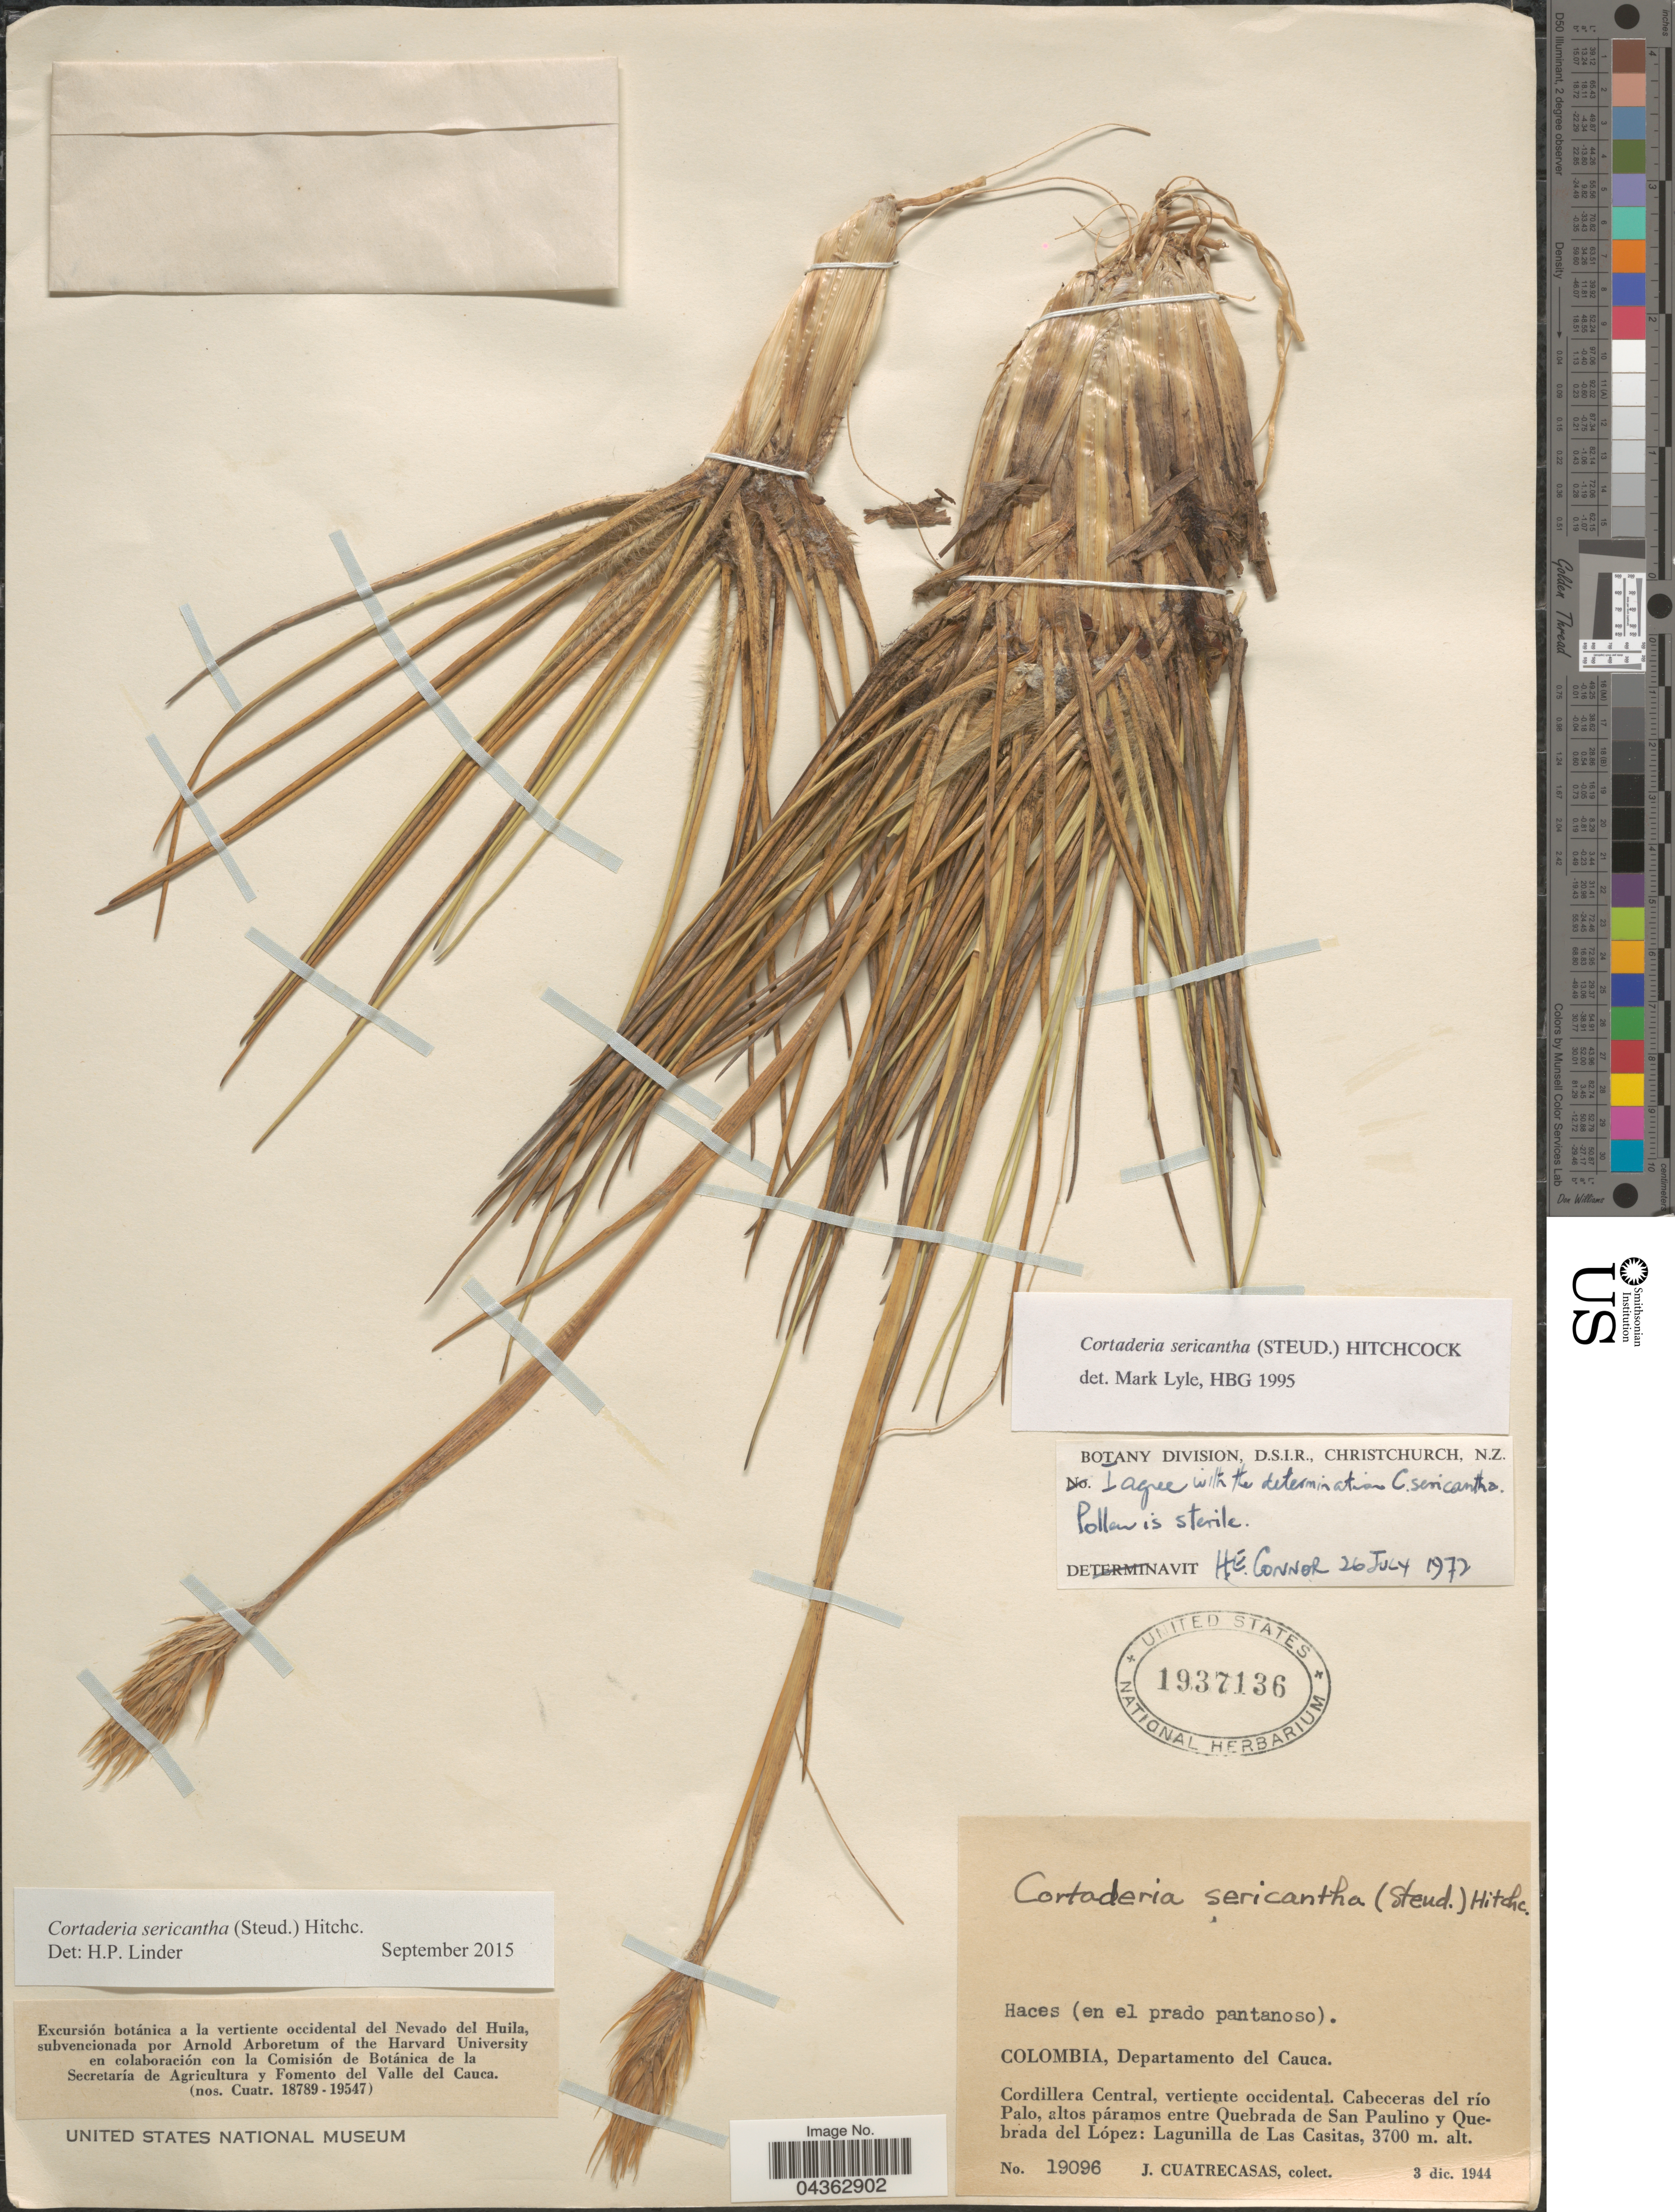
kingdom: Plantae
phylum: Tracheophyta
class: Liliopsida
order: Poales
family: Poaceae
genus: Cortaderia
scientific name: Cortaderia sericantha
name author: (Steud.) Hitchc.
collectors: J. Cuatrecasas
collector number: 19096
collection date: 1944-12-03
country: Colombia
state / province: Cauca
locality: Departamento del Cauca. Cordillera Central, vertiente occidental. Cabeceras del río Palo, altos páramos entre Quebrada de San Paulino y Quebrada del López: Lagunilla de Las Casitas. Excursión botánica a la vertiente occidental del Nevado del Huila.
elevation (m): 3700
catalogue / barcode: US 1937136